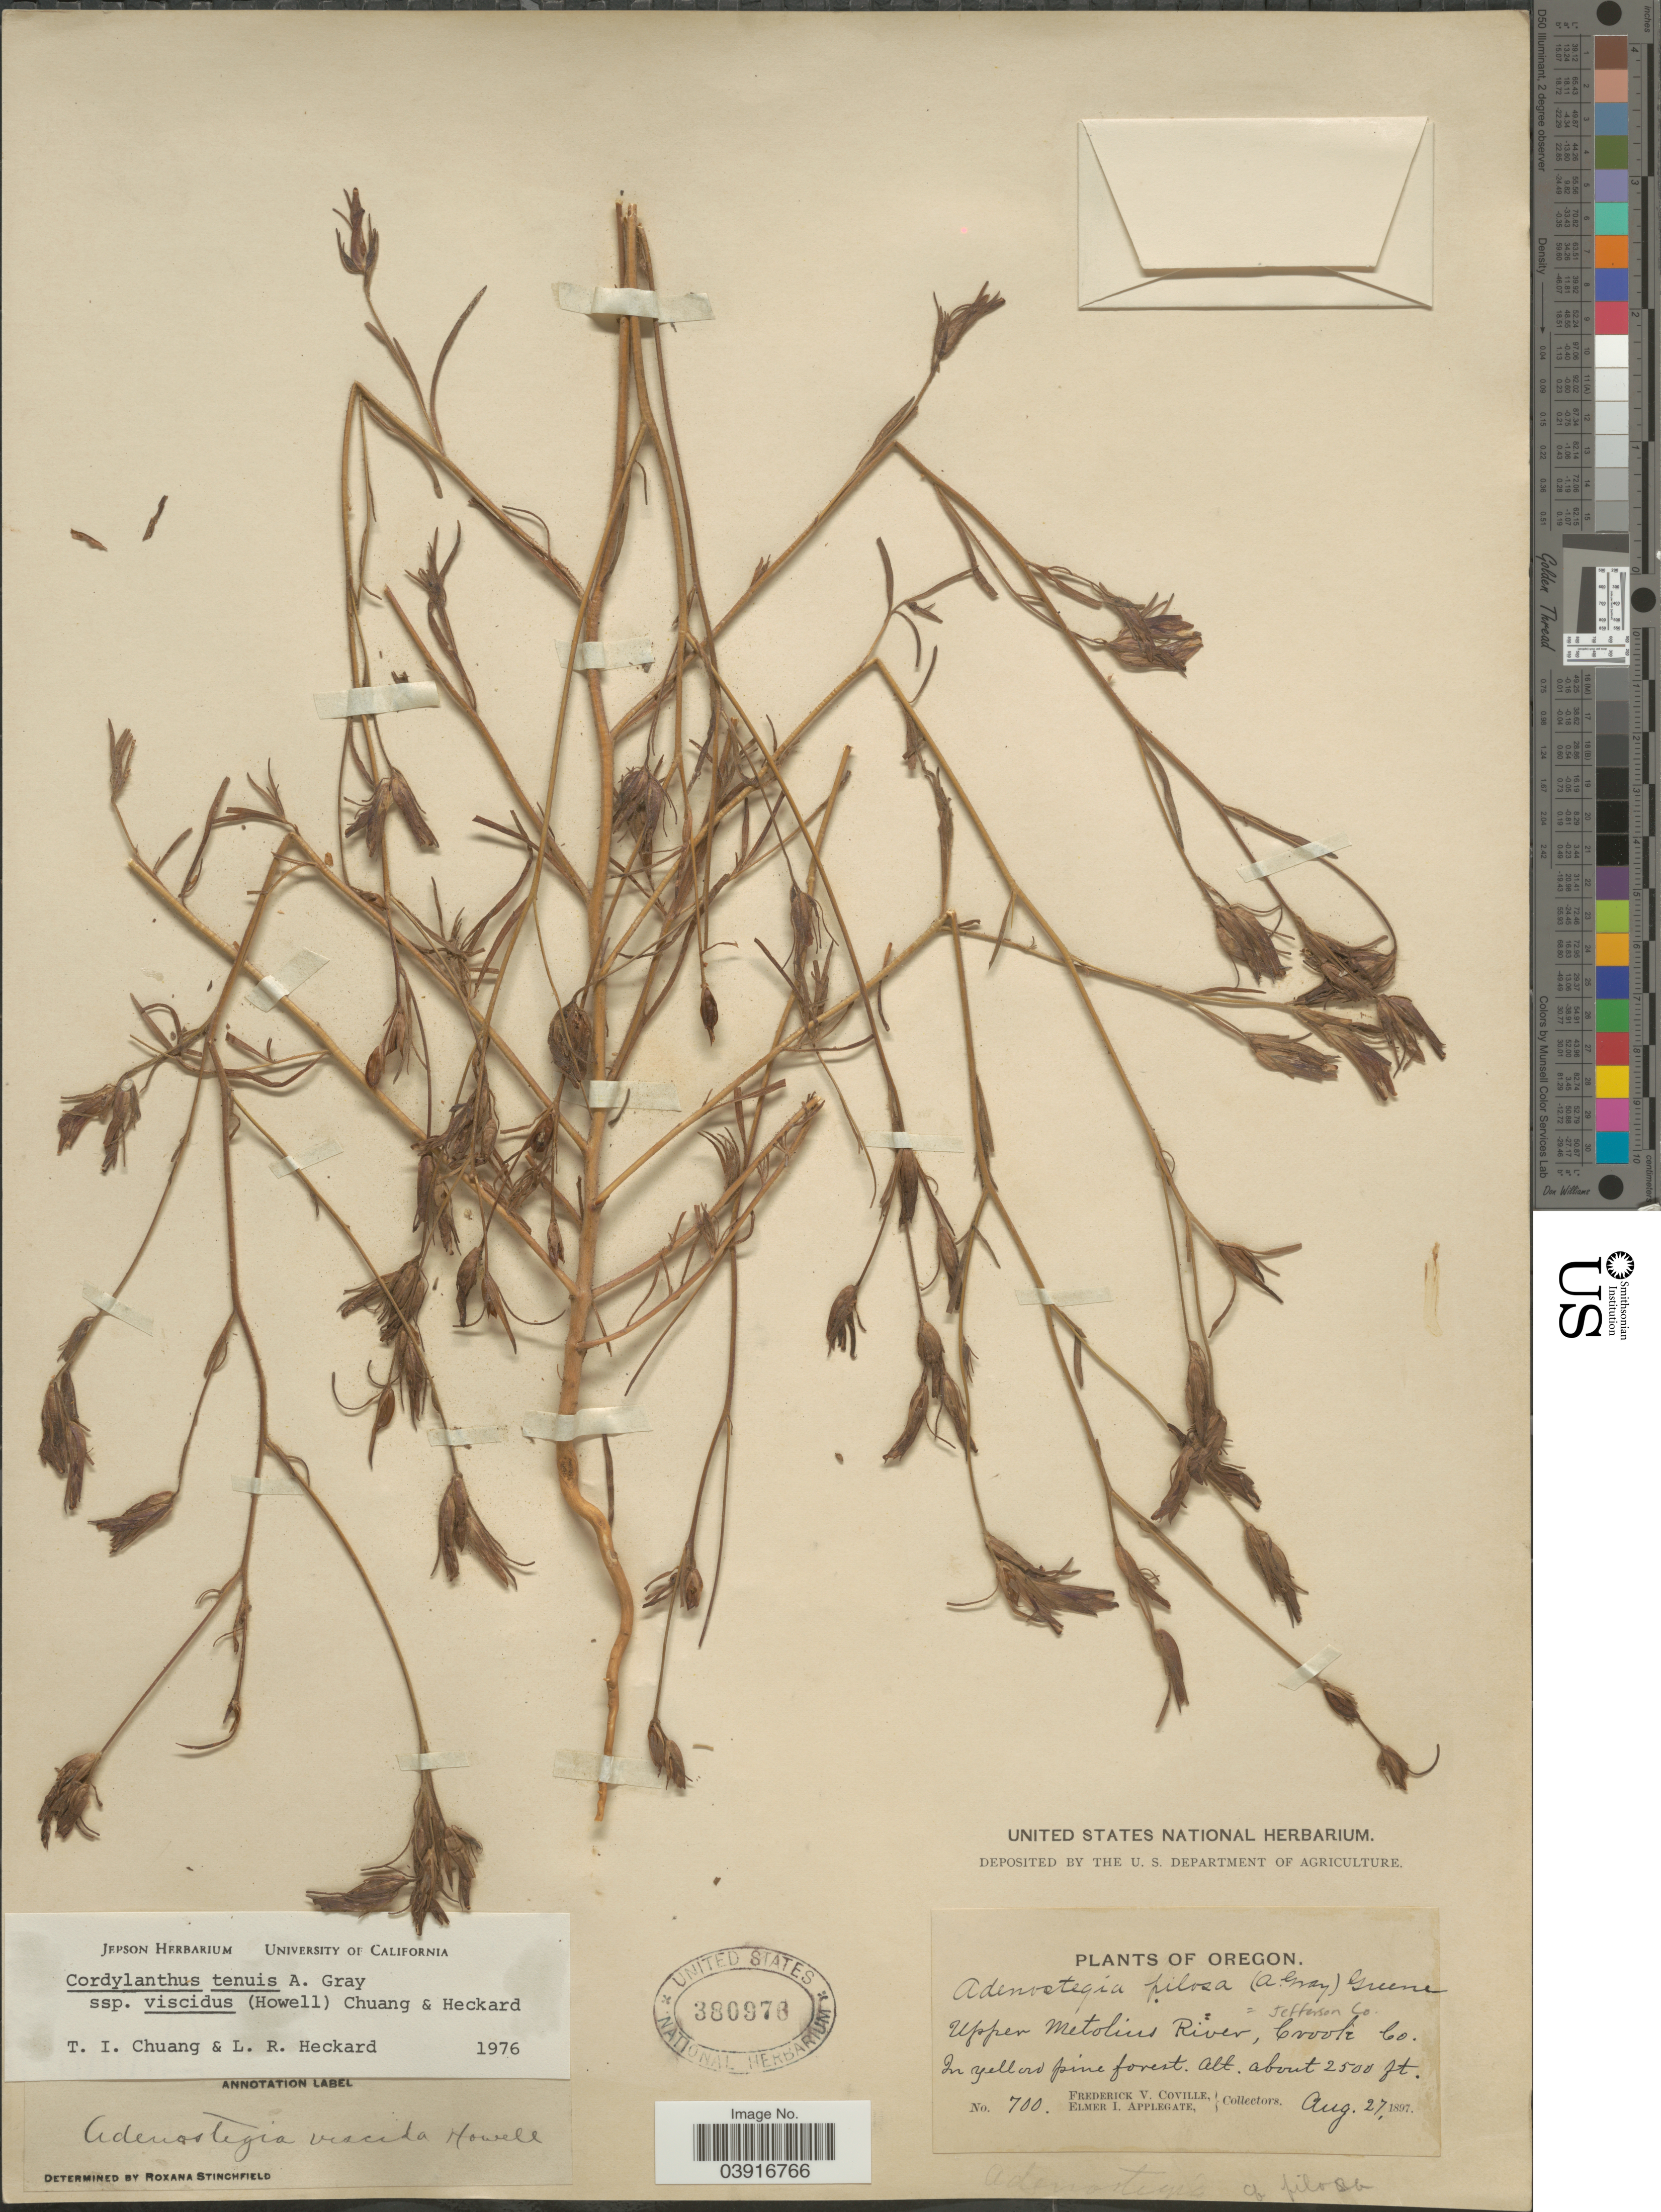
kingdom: Plantae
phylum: Tracheophyta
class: Magnoliopsida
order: Lamiales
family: Orobanchaceae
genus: Cordylanthus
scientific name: Cordylanthus tenuis subsp. viscidus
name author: (Howell) T.I. Chuang & Heckard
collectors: F. V. Coville & E. I. Applegate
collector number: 700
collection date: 1897-08-27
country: United States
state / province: Oregon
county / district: Jefferson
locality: Upper Metolins River, ( Crook Co.?) Jefferson Co. In yellow pine forest.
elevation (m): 762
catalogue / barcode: US 380976